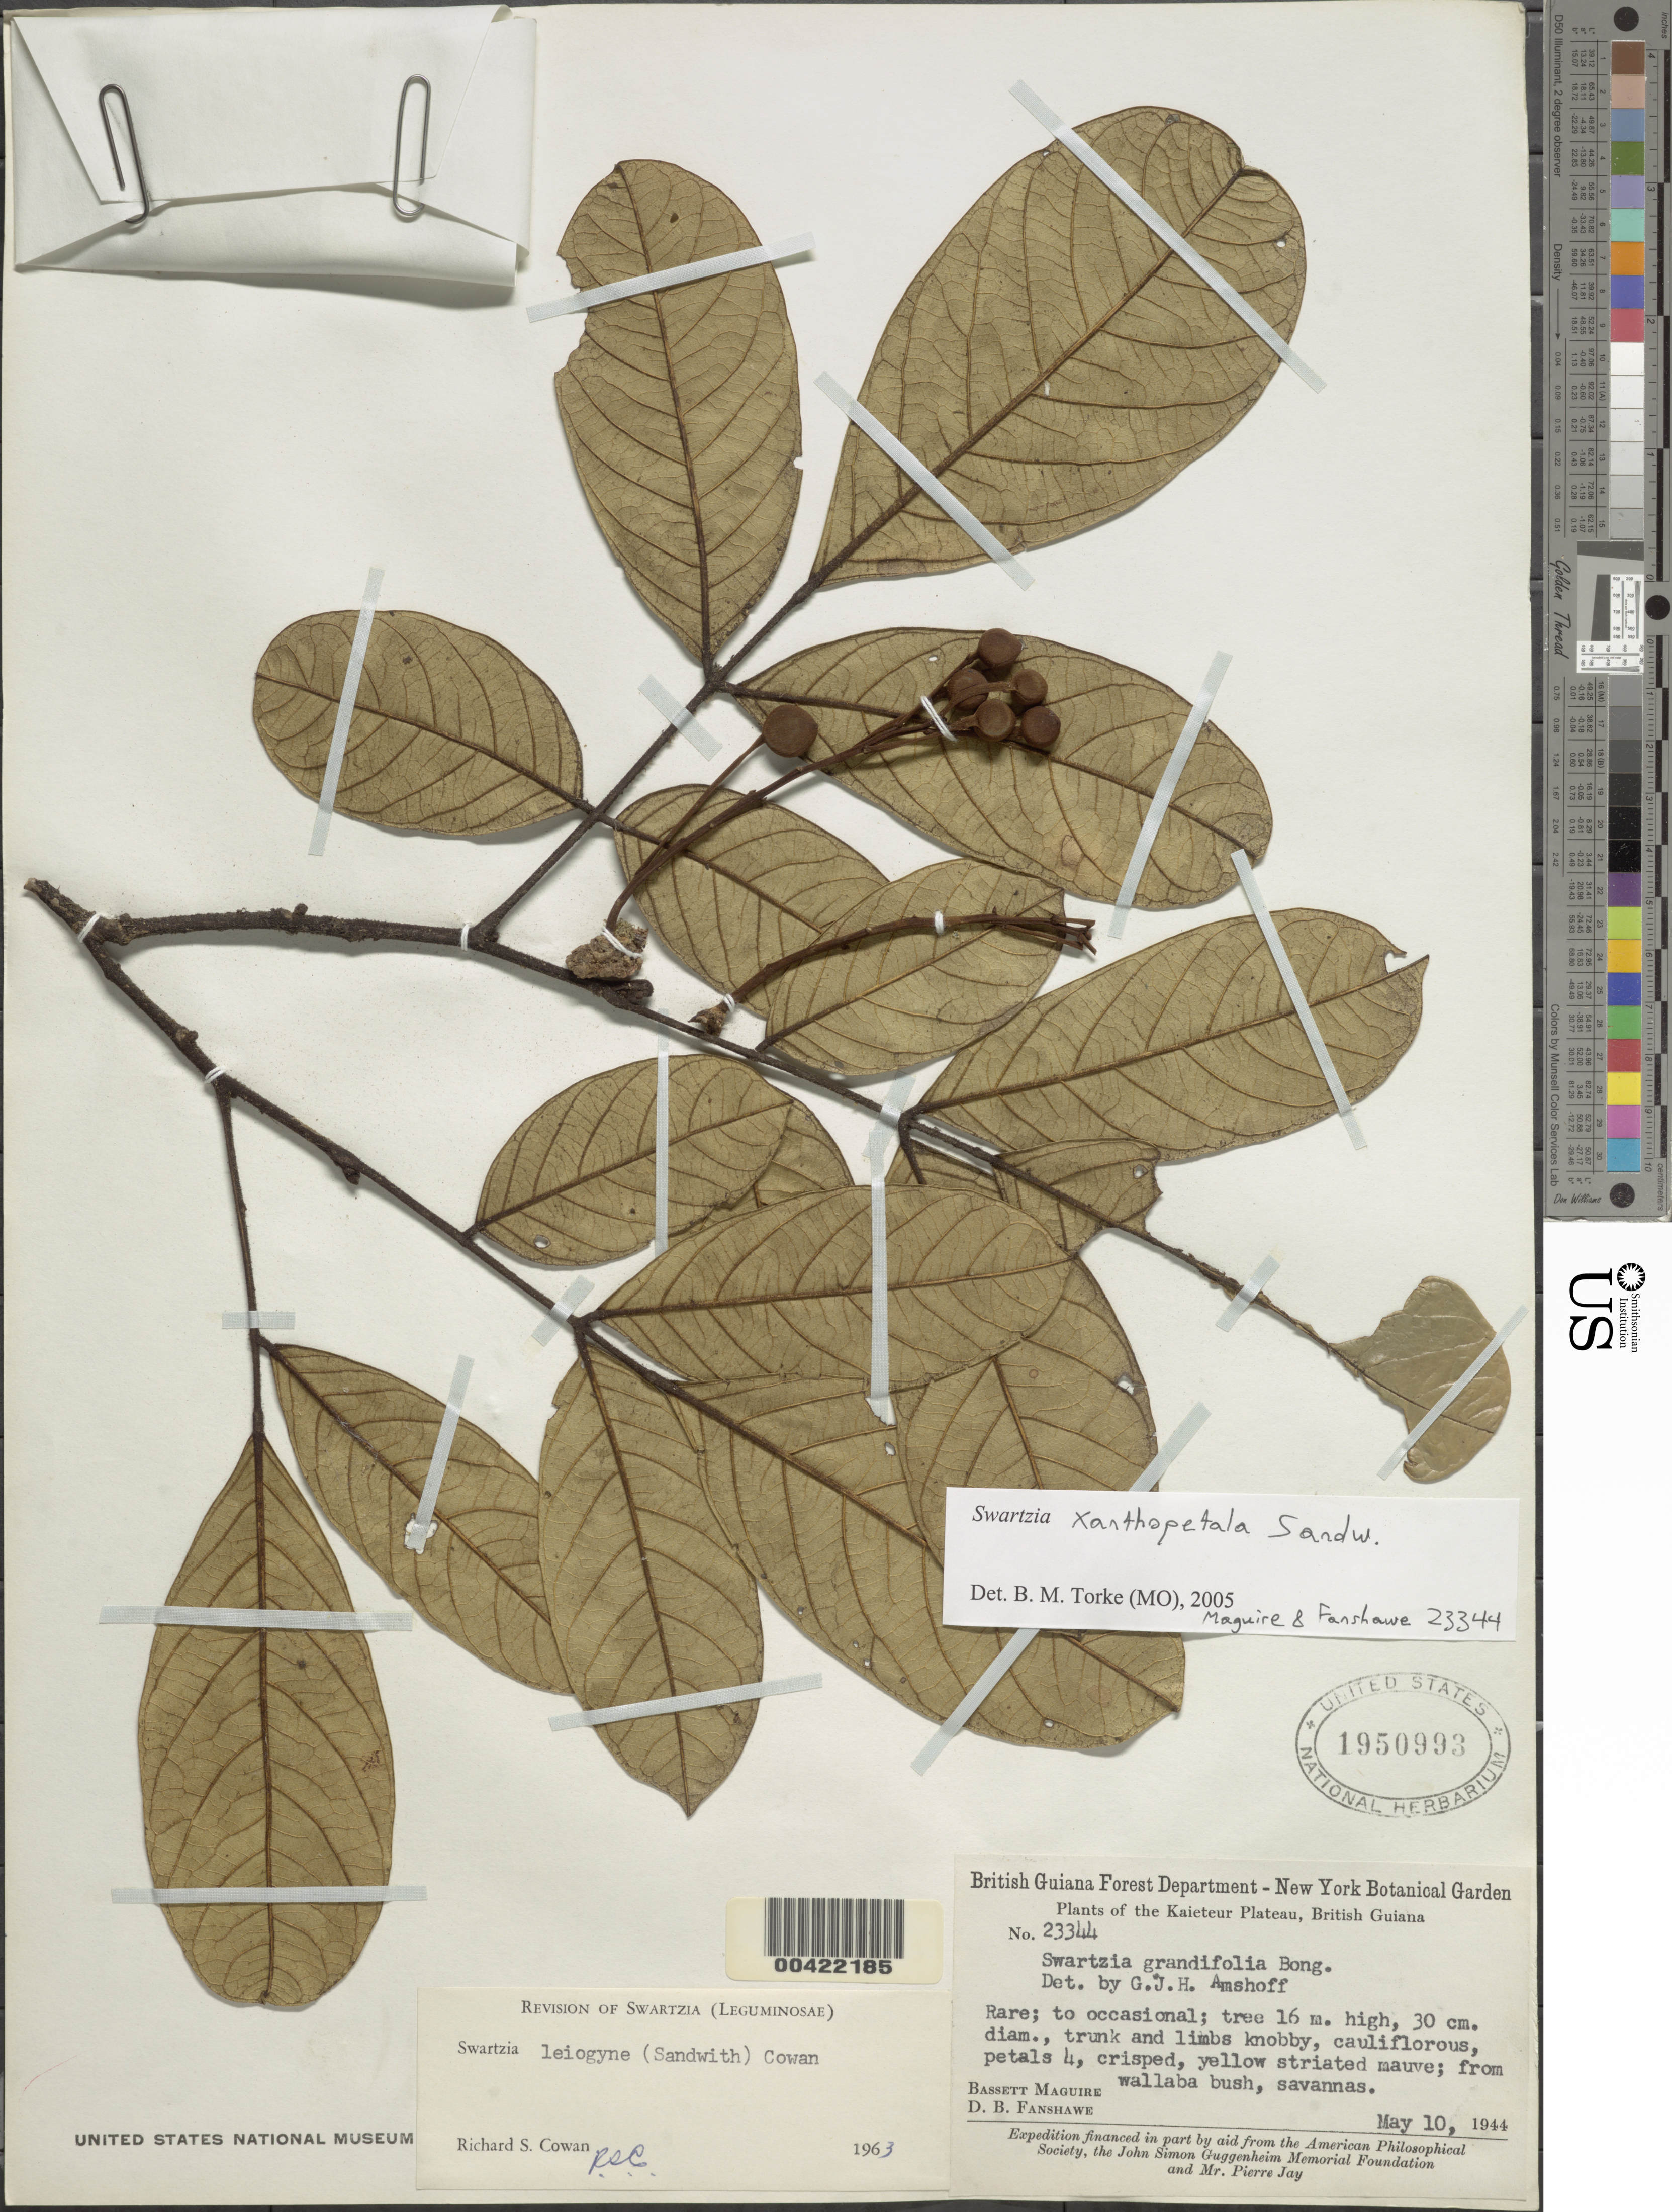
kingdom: Plantae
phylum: Tracheophyta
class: Magnoliopsida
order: Fabales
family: Fabaceae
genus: Swartzia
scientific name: Swartzia xanthopetala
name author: Sandwith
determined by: Cowan, R. S.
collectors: B. Maguire & D. B. Fanshawe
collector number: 23344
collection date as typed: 10 May 1944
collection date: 1944-05-10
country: Guyana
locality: Kaieteur Plateau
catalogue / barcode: US 1950993